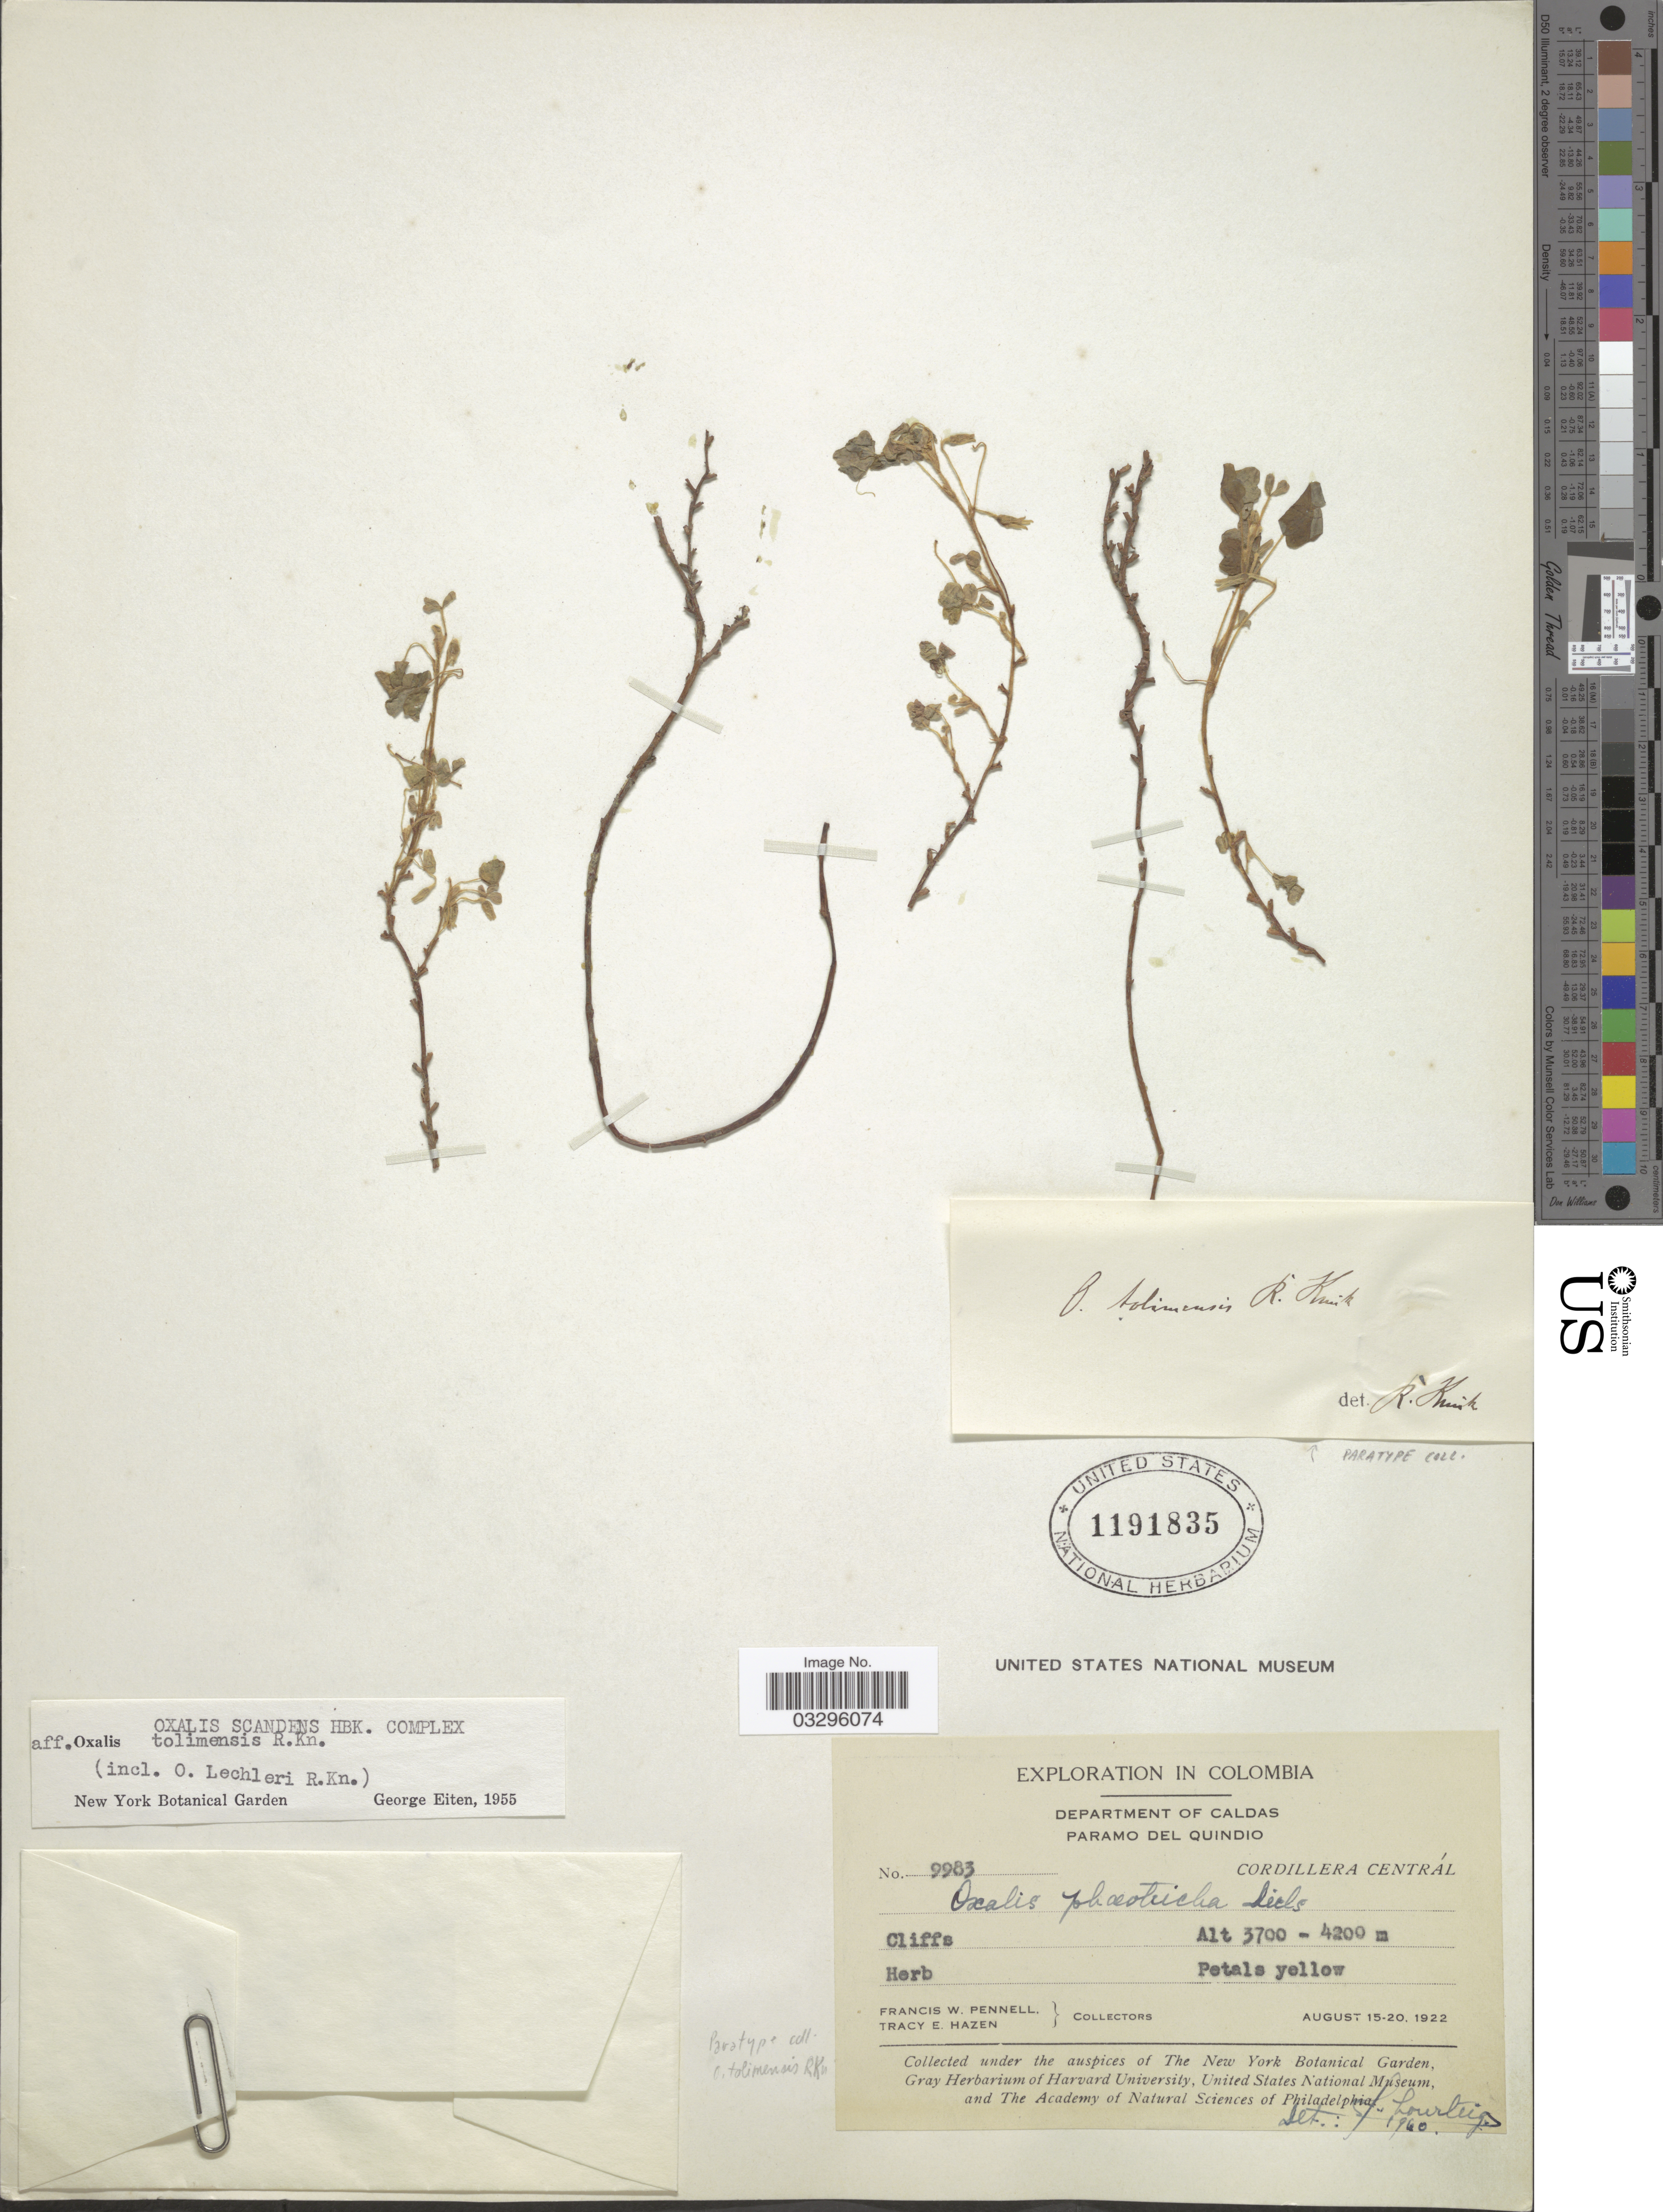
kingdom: Plantae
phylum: Tracheophyta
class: Magnoliopsida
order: Oxalidales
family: Oxalidaceae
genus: Oxalis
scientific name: Oxalis phaeotricha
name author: Diels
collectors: F. W. Pennell & T. E. Hazen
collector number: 9983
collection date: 1922-08-15/1922-08-20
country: Colombia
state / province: Caldas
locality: Department of Caldas. Paramo del Quindio. Cordillera Central.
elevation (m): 3700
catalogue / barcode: US 1191835